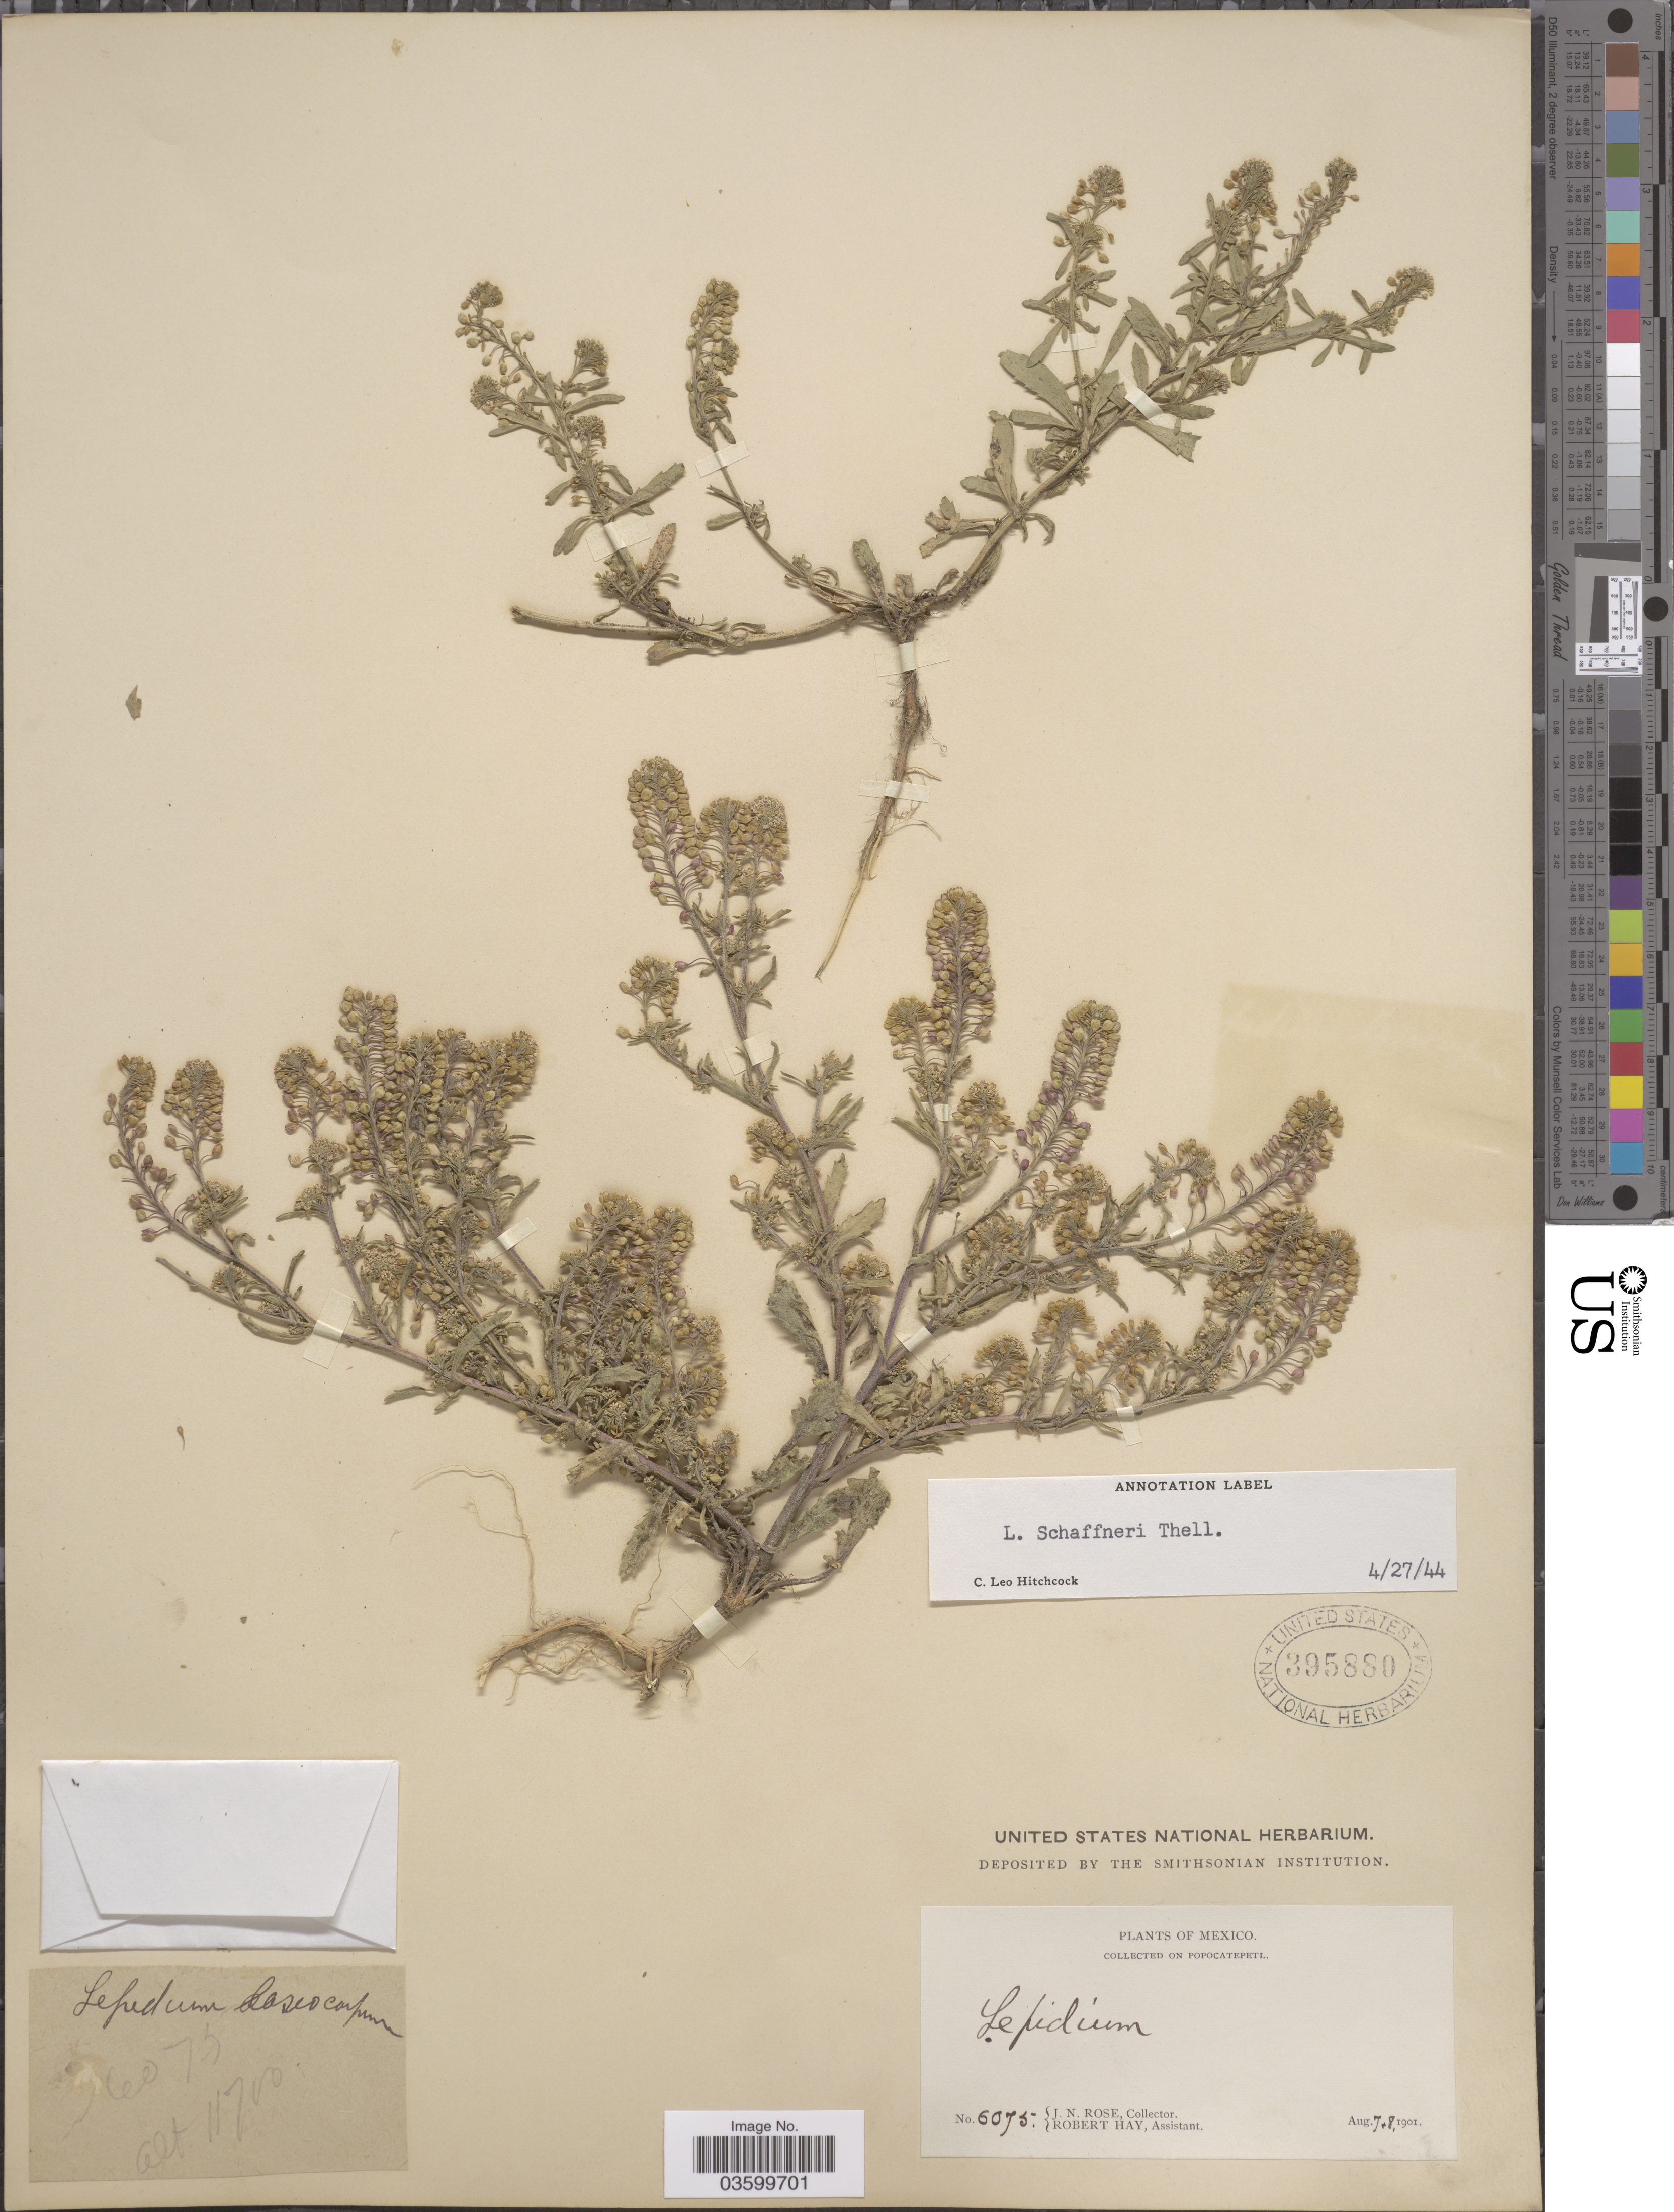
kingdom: Plantae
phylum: Tracheophyta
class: Magnoliopsida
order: Brassicales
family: Brassicaceae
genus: Lepidium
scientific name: Lepidium schaffneri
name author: Thell.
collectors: J. N. Rose & R. Hay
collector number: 6075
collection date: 1901-08-07/1901-08-08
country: Mexico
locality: Popocatepetl.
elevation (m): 3566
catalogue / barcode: US 395880